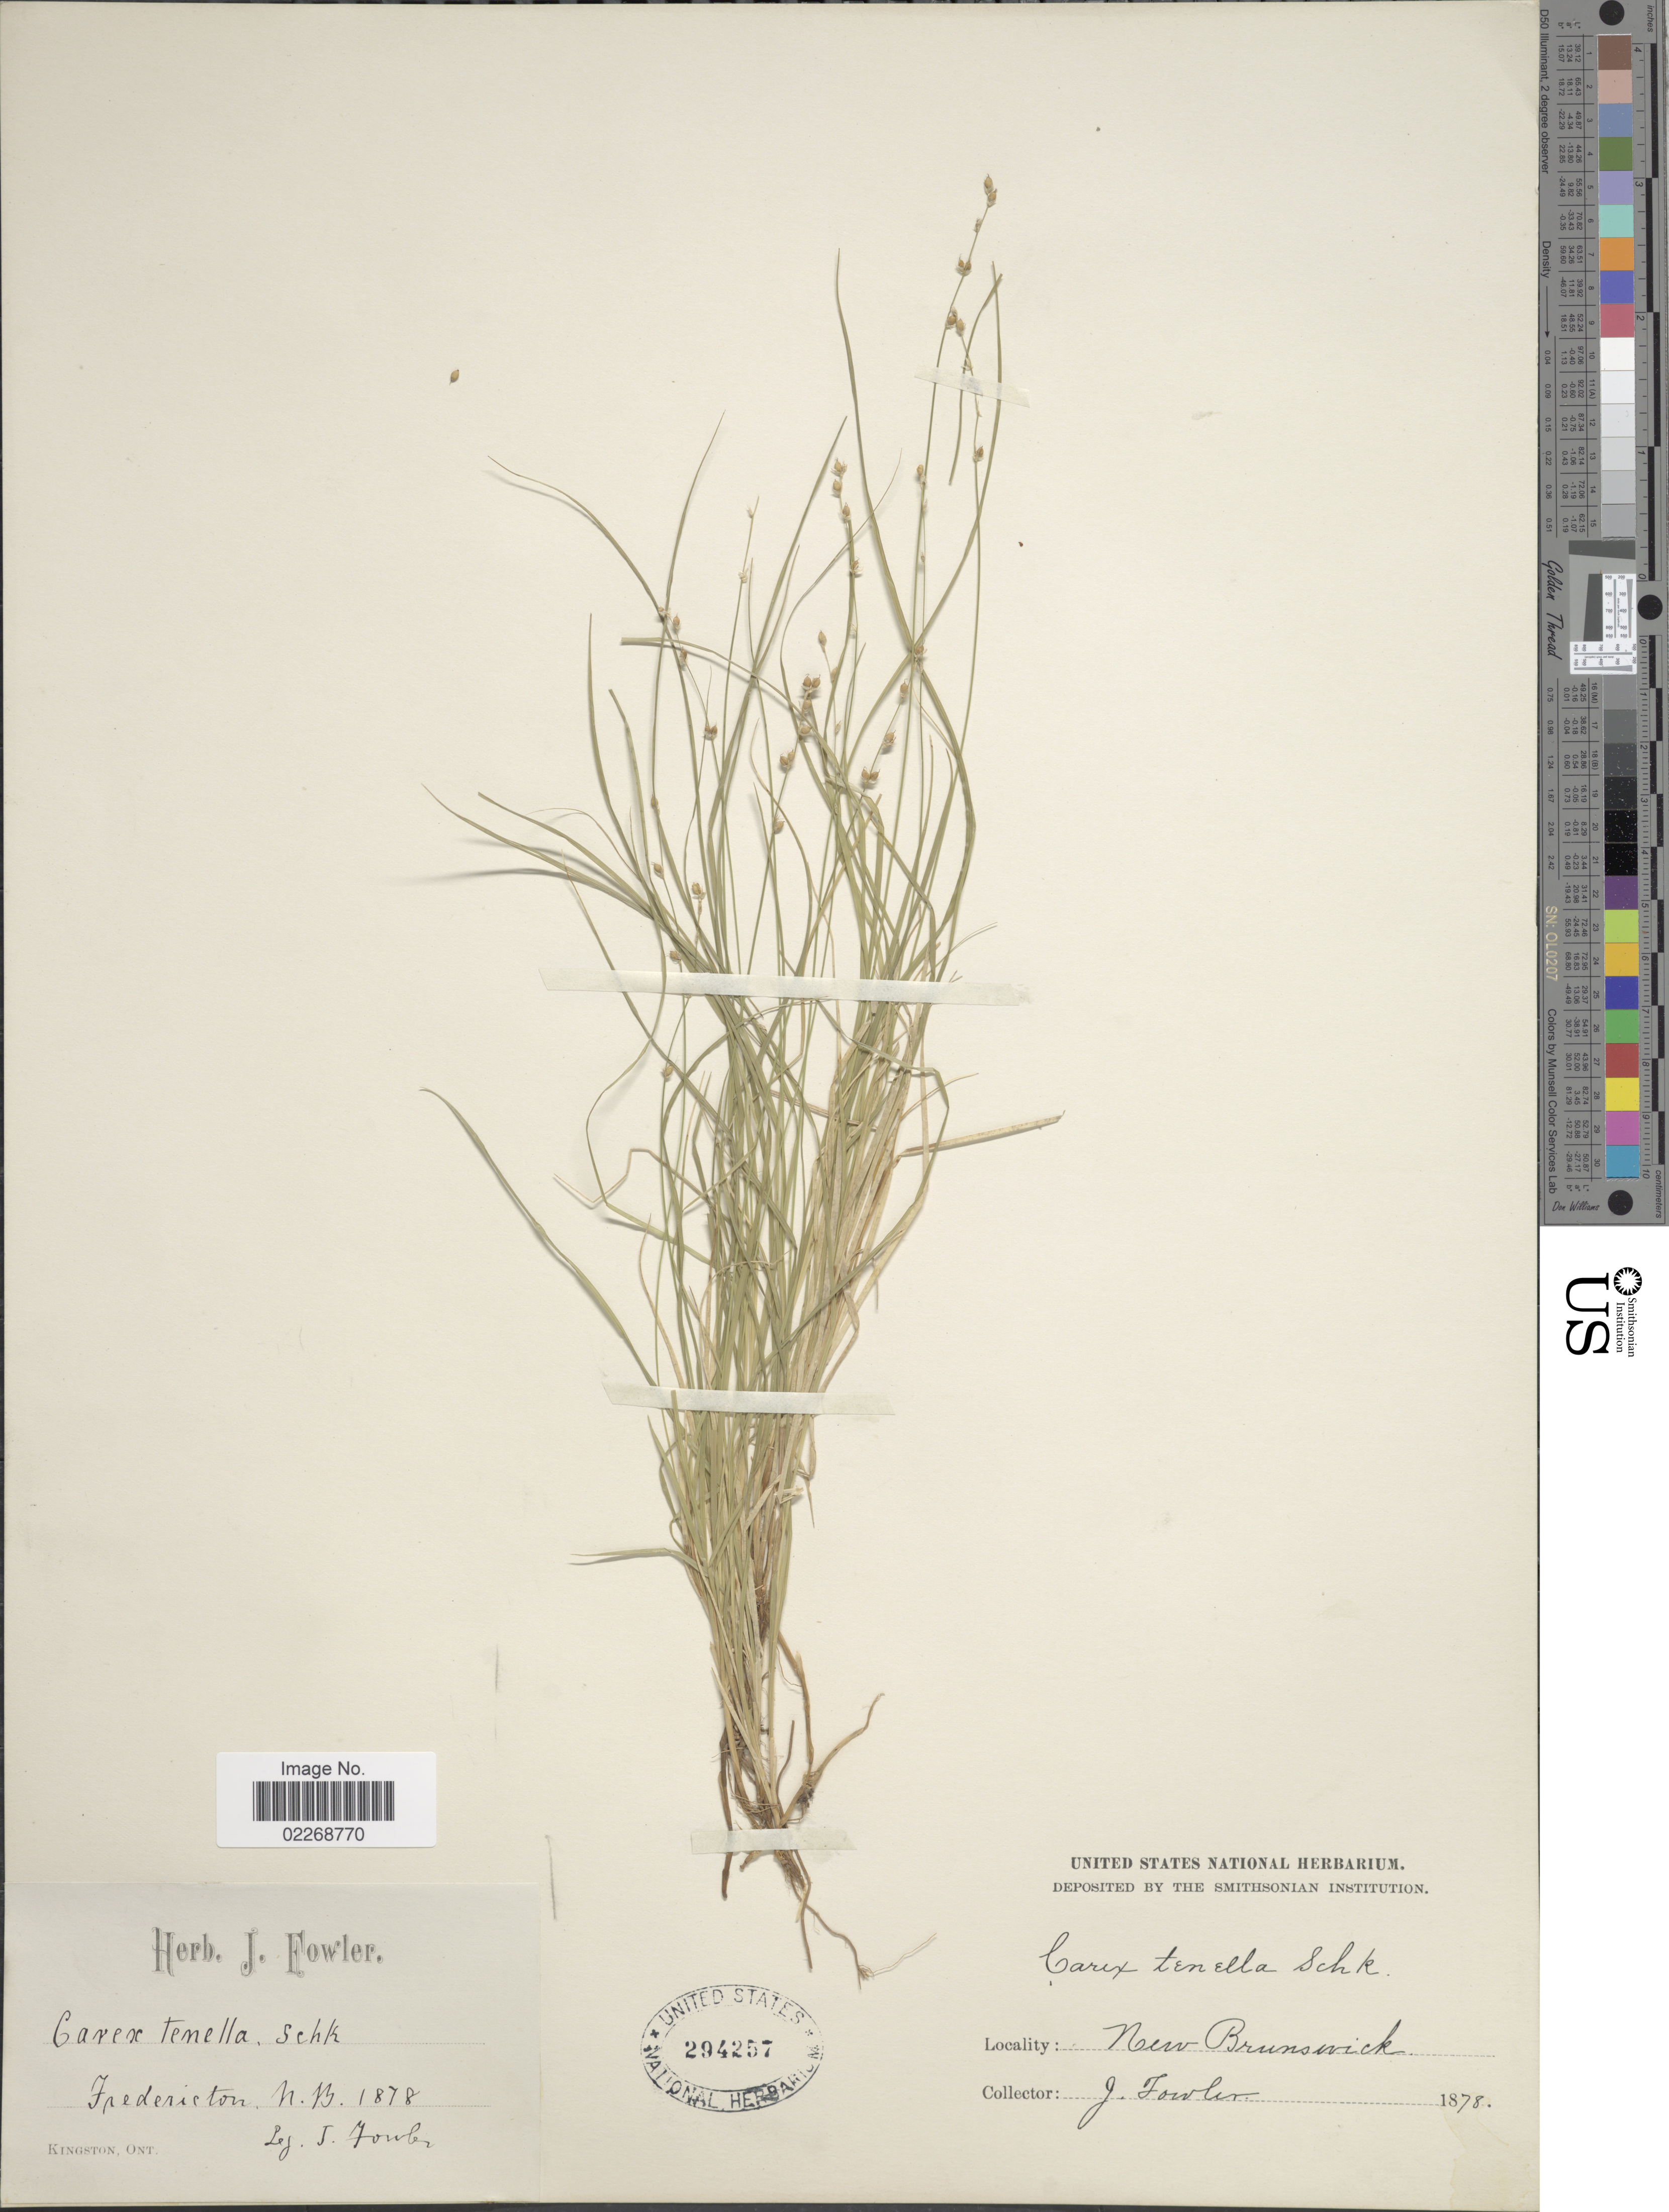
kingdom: Plantae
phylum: Tracheophyta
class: Liliopsida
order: Poales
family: Cyperaceae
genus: Carex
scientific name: Carex disperma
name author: Dewey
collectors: J. P. Fowler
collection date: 1878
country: Canada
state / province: New Brunswick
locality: Fredericton, N.B.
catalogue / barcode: US 294257